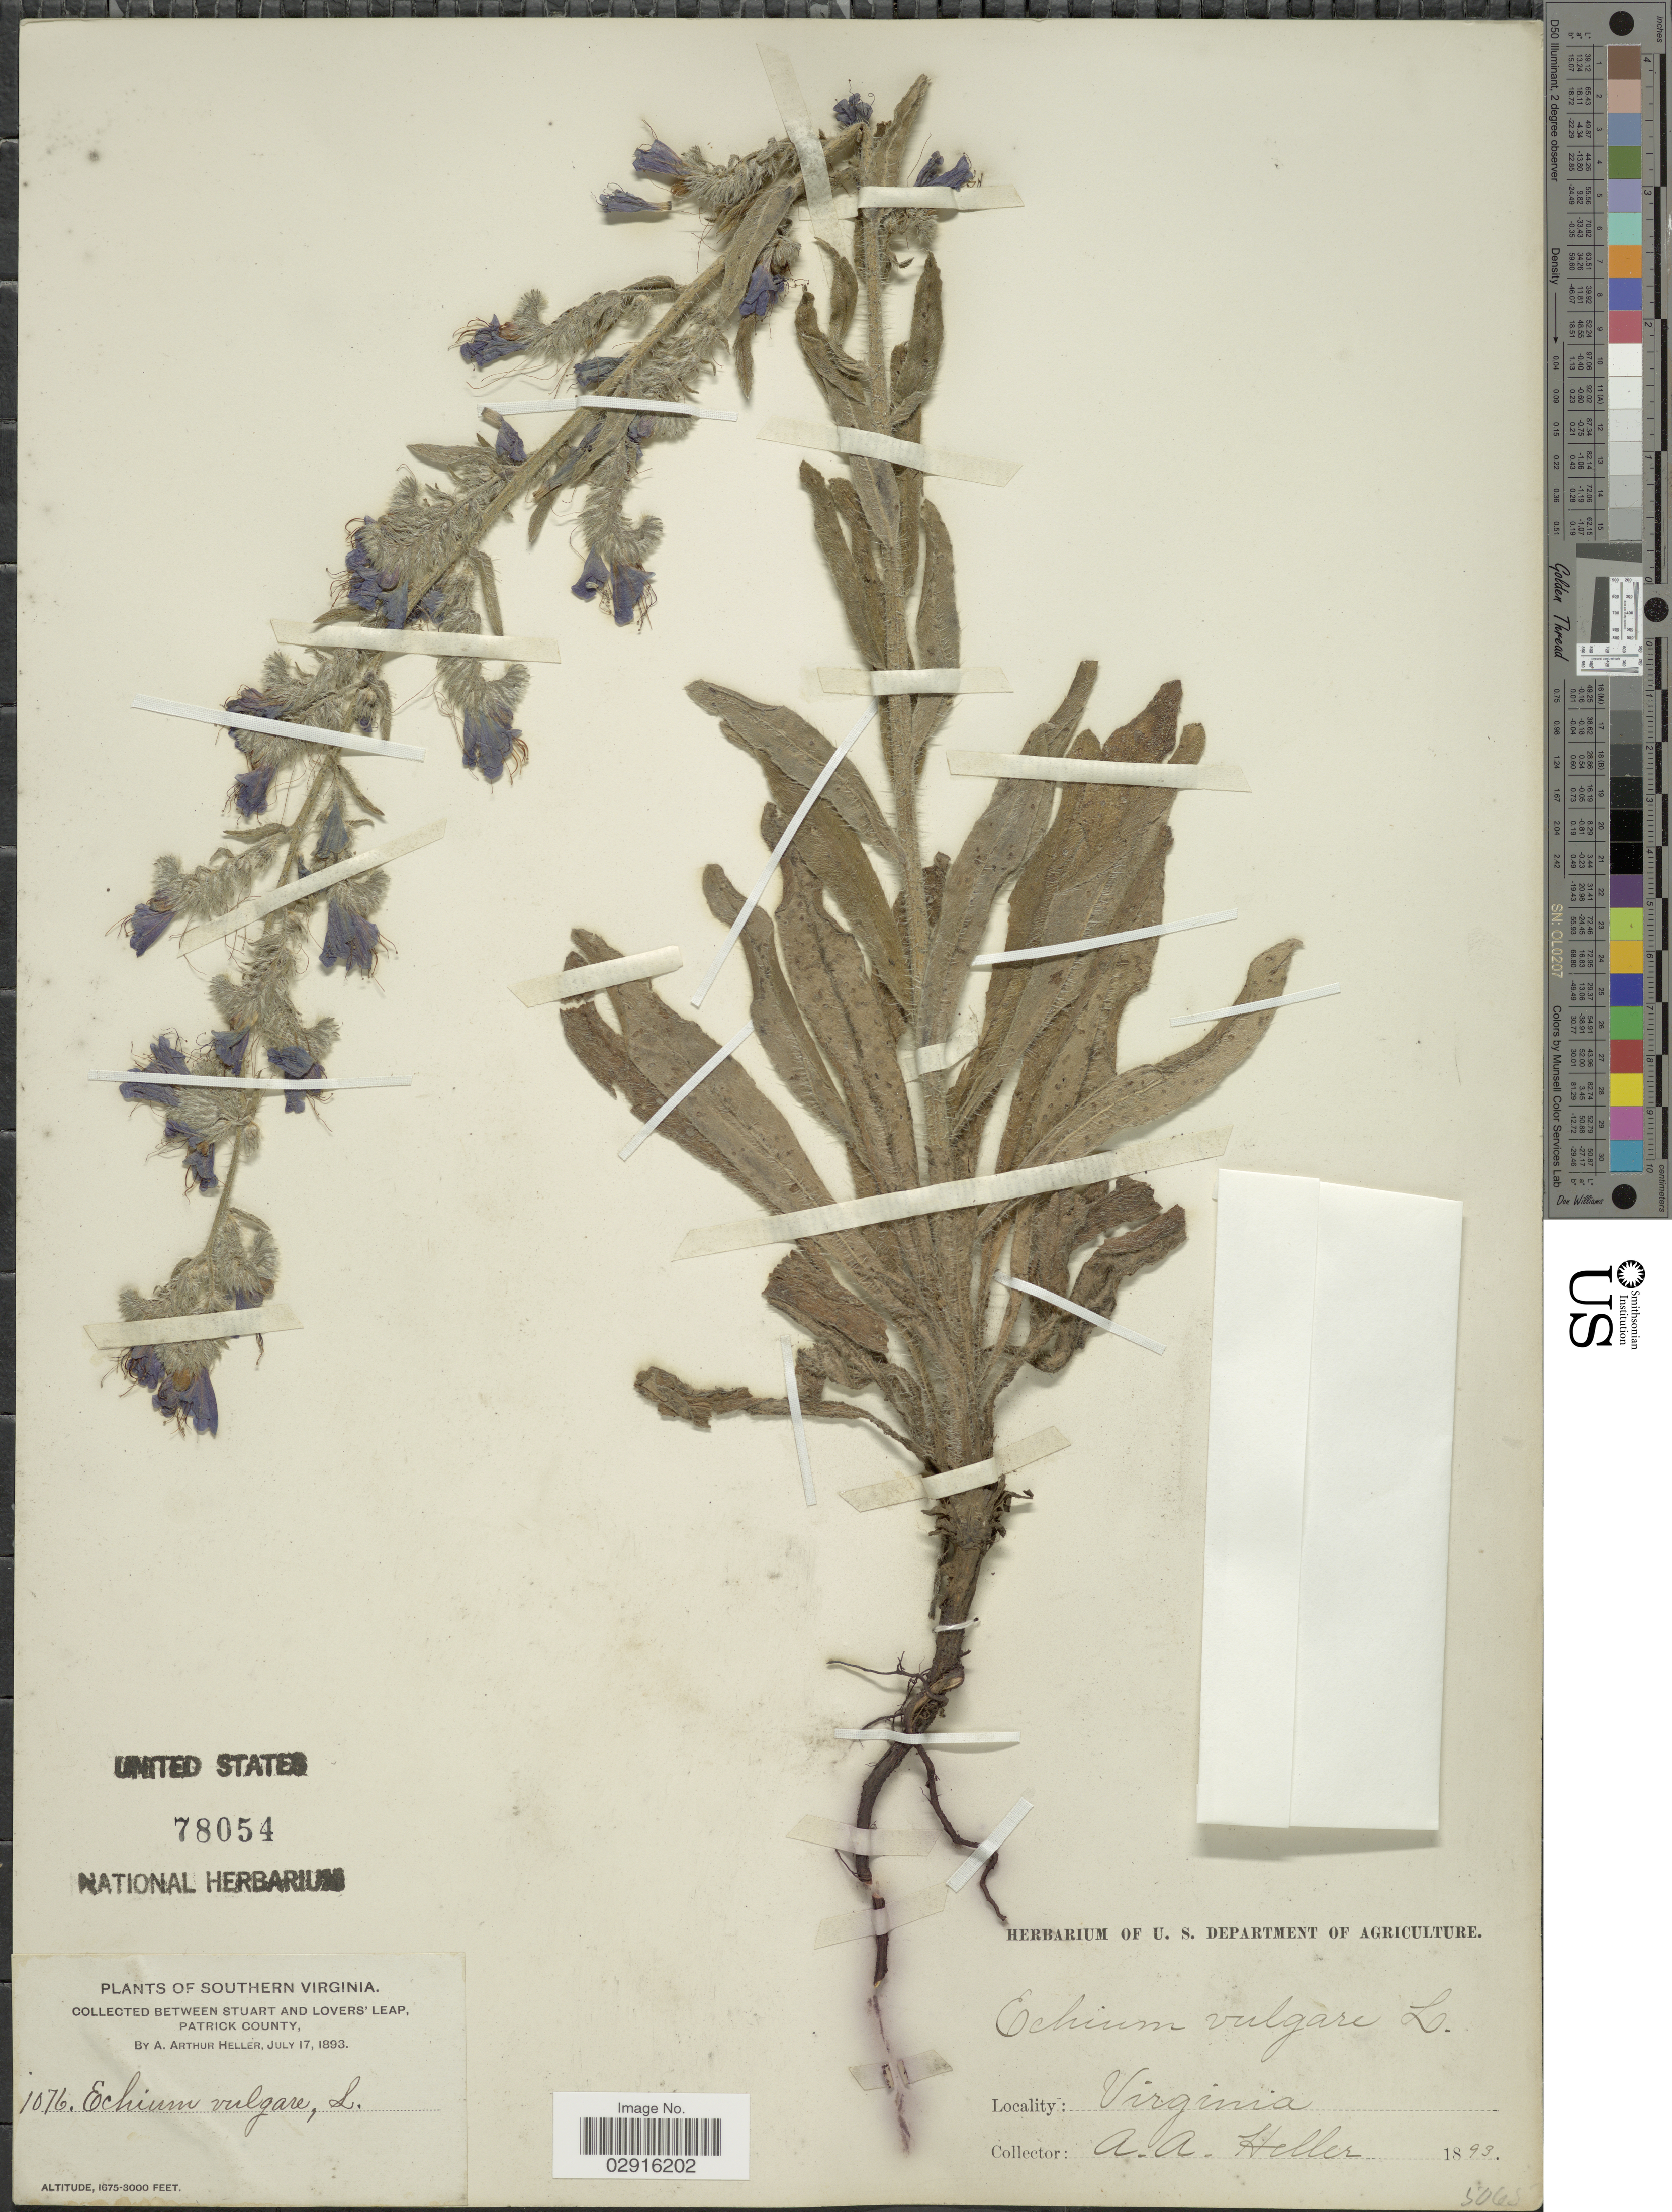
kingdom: Plantae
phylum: Tracheophyta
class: Magnoliopsida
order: Boraginales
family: Boraginaceae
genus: Echium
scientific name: Echium vulgare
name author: L.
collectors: A. A. Heller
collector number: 1076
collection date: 1893-07-17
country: United States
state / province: Virginia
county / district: Patrick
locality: Southern Virginia. Between Stuart and Lovers' Leap, Patrick County.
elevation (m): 511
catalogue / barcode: US 78054